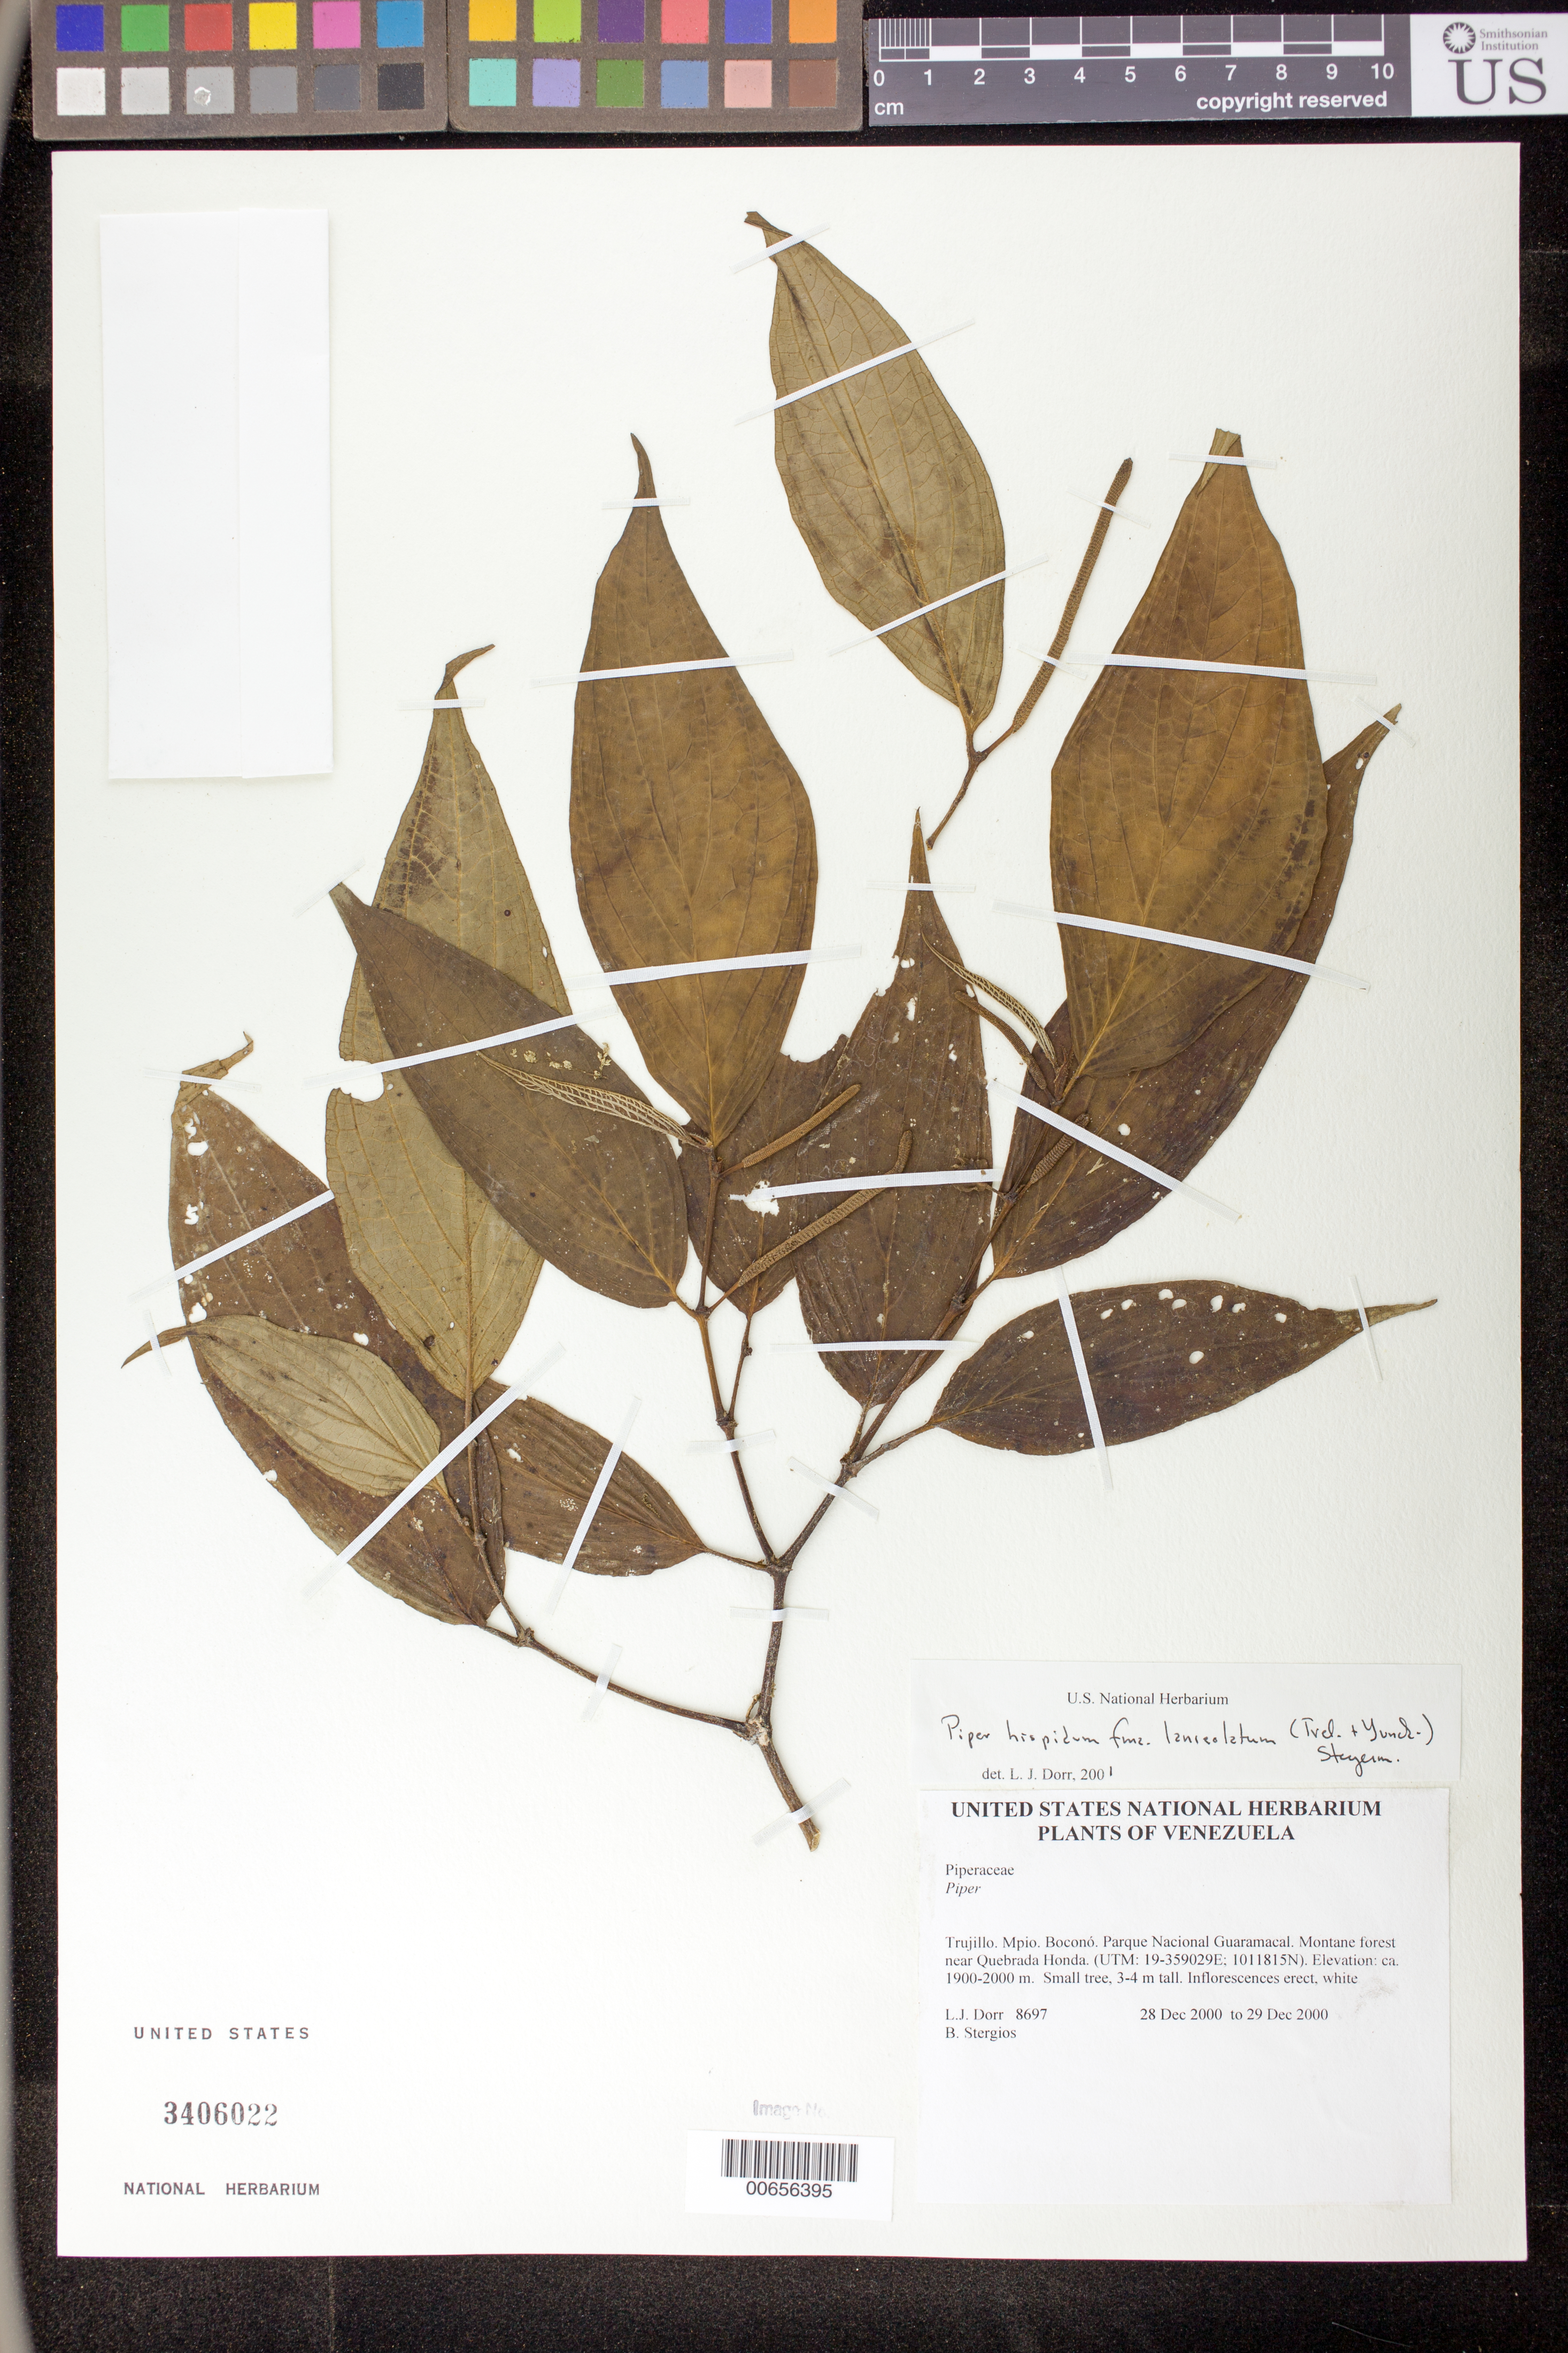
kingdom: Plantae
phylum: Tracheophyta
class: Magnoliopsida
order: Piperales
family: Piperaceae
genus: Piper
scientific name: Piper hispidum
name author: Sw.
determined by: Dorr, L. J., (BOT), Smithsonian Institution - National Museum of Natural History (UNITED STATES)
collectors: L. J. Dorr & B. G. Stergios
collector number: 8697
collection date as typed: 28 Dec 2000 to 29 Dec 2000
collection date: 2000-12-28/2000-12-29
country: Venezuela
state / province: Trujillo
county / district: Boconó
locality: Parque Nacional Guaramacal near Quebrada Honda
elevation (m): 1900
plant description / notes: BM, HUA, PORT, US, VEN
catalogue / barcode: US 3406022